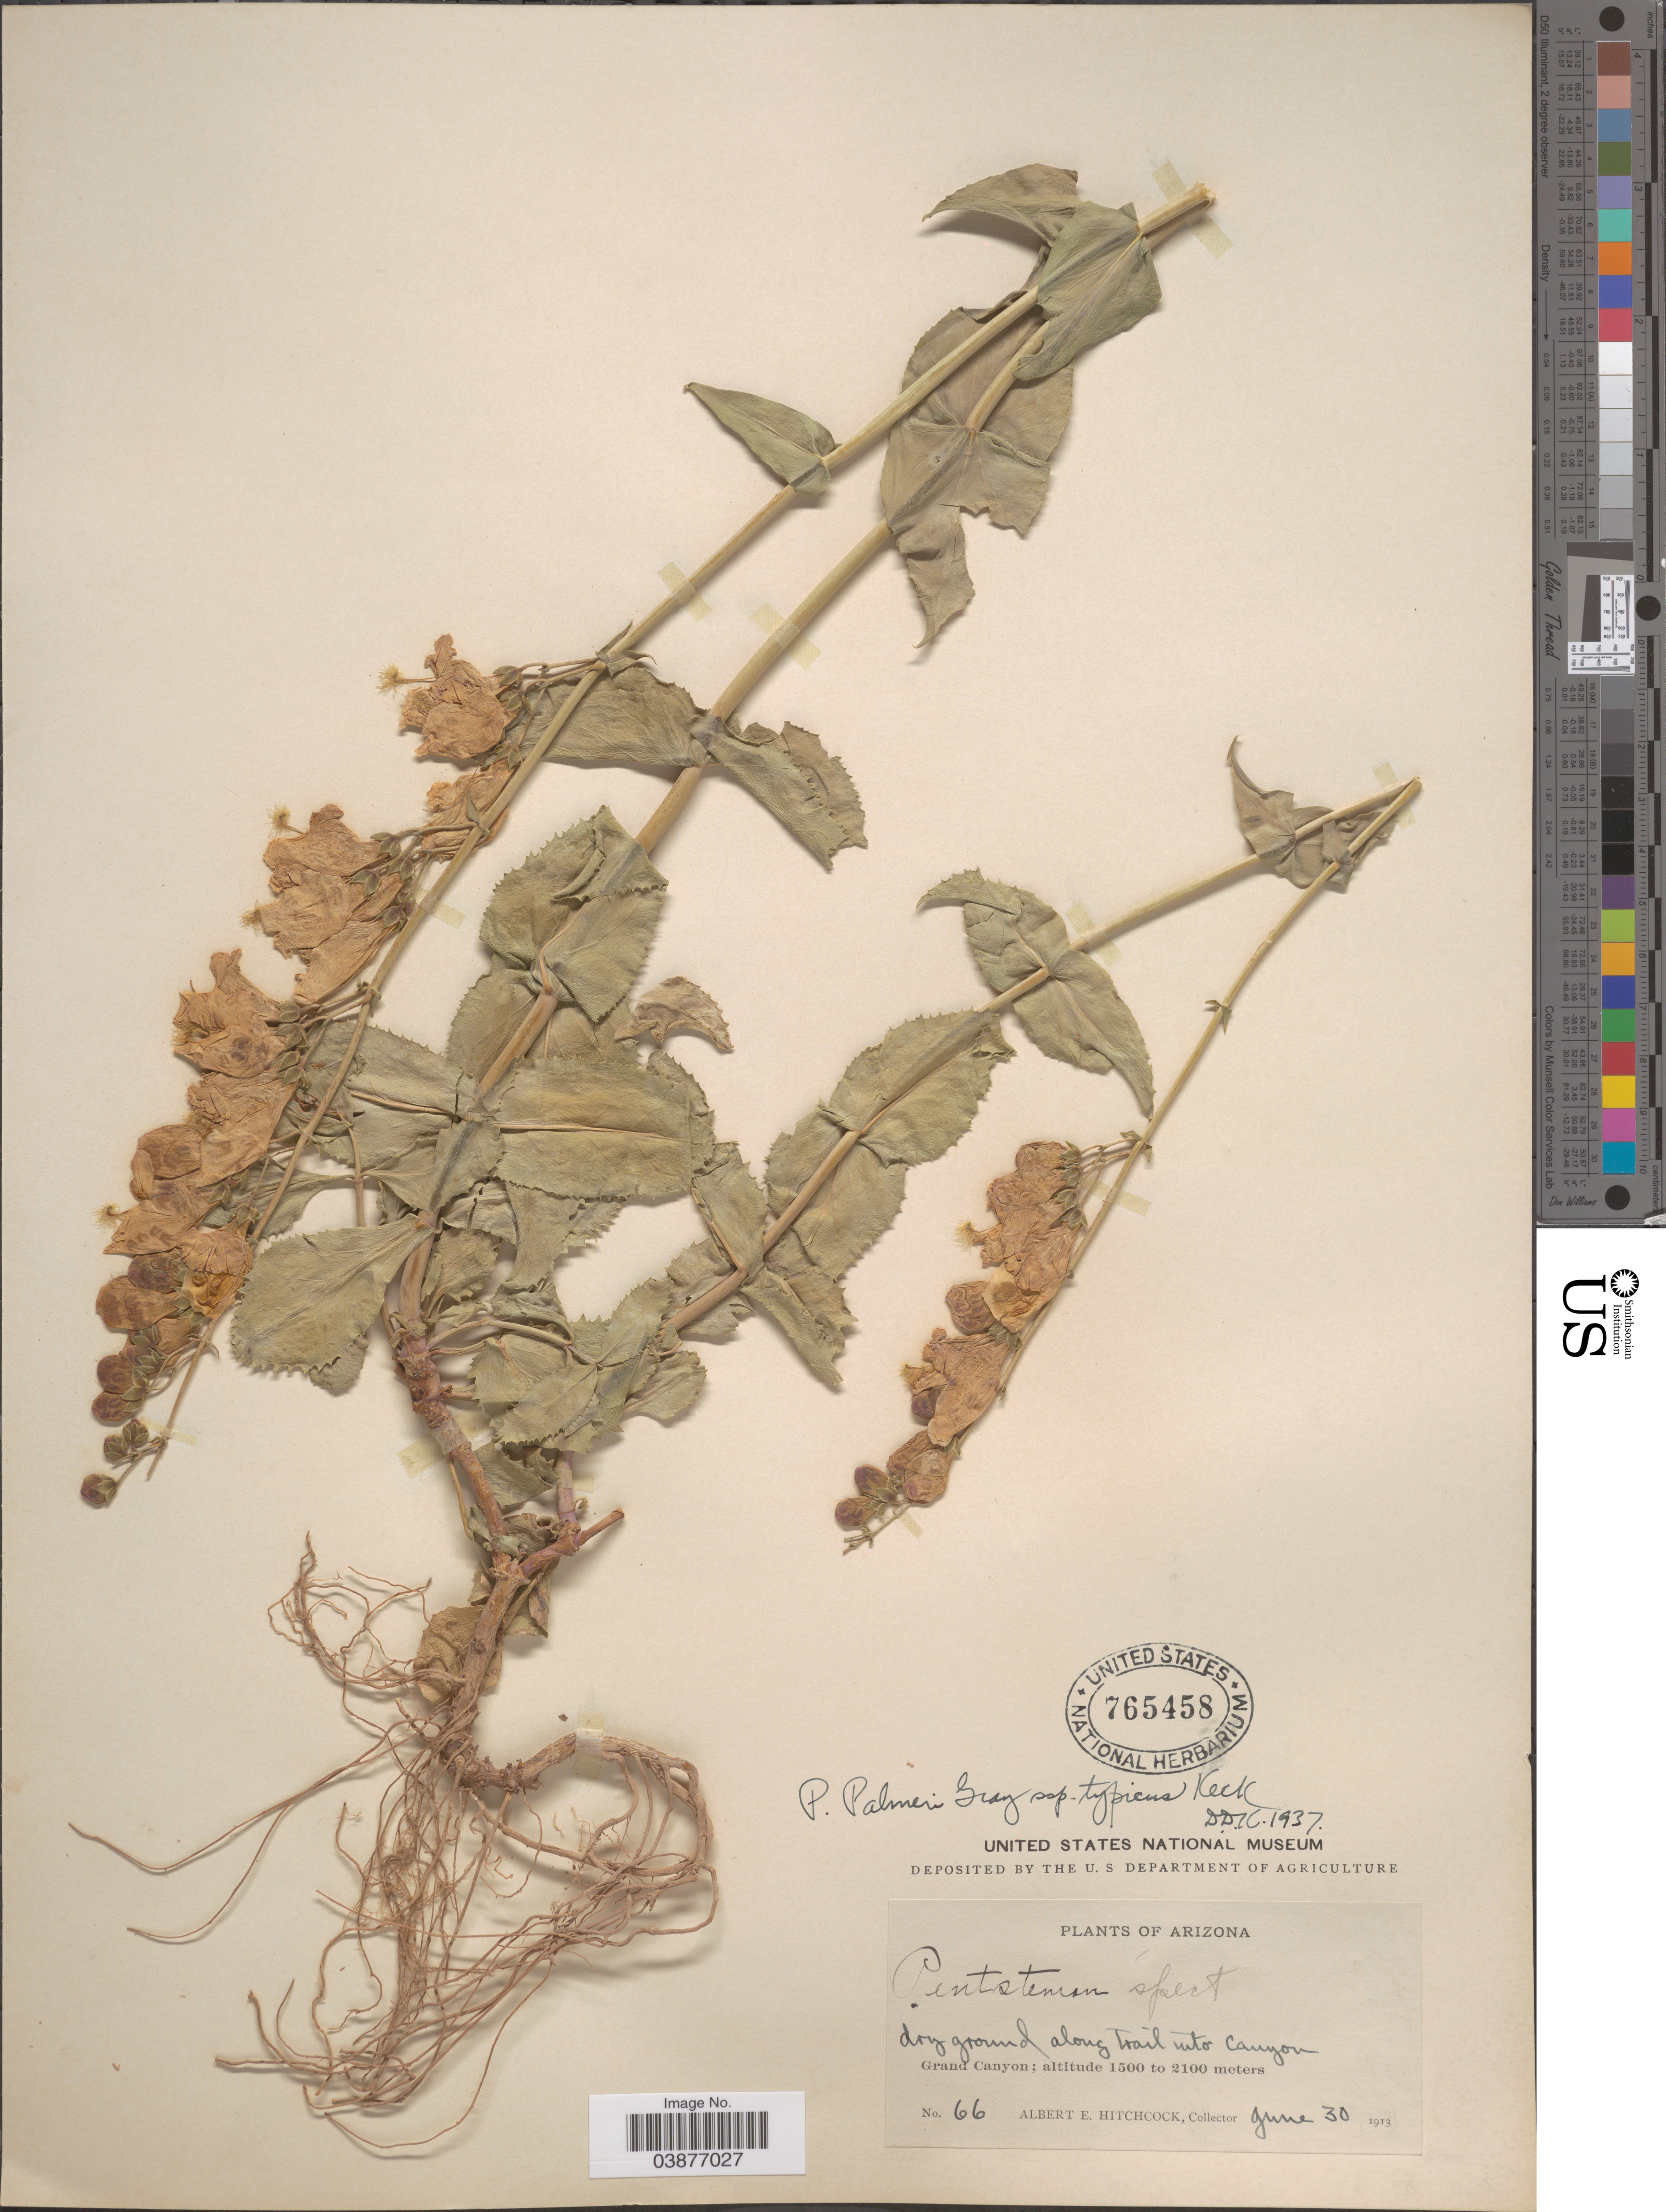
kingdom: Plantae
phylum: Tracheophyta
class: Magnoliopsida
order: Lamiales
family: Plantaginaceae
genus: Penstemon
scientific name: Penstemon palmeri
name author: A. Gray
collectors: A. Hitchcock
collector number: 66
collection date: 1913-06-30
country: United States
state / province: Arizona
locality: Dry ground along Trail into Canyon. Grand Canyon.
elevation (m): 1500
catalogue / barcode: US 765458